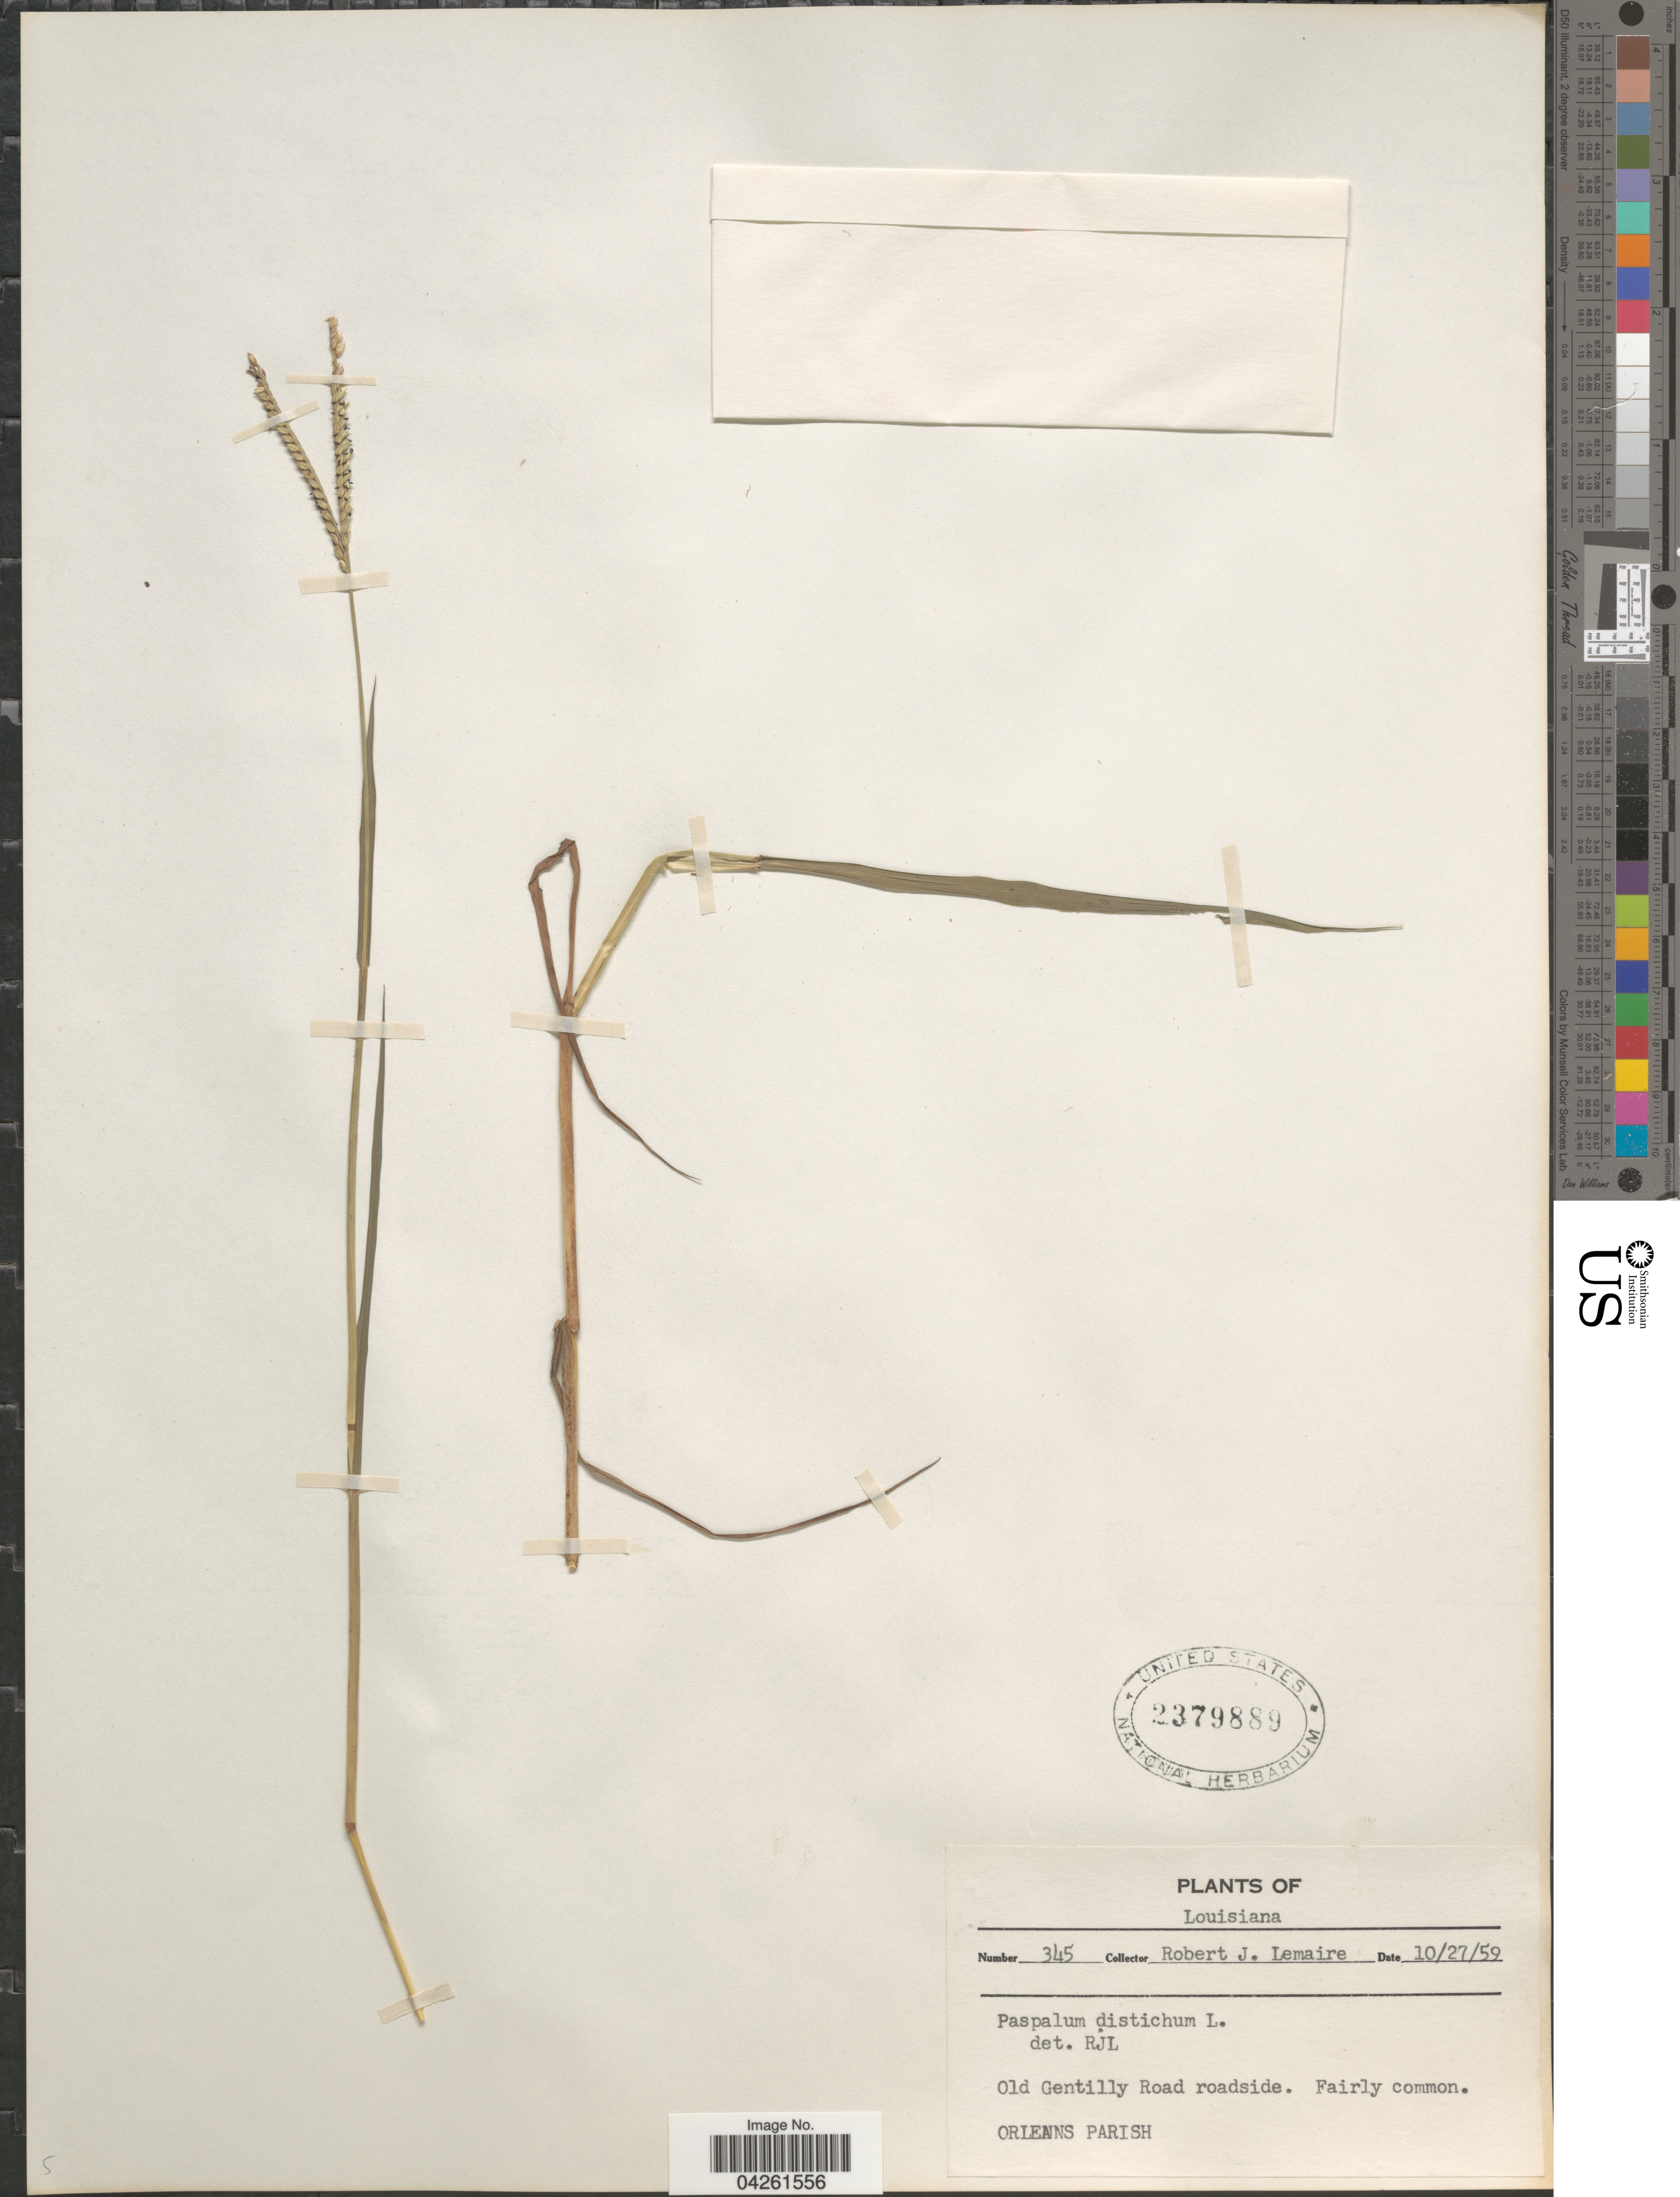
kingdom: Plantae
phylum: Tracheophyta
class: Liliopsida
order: Poales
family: Poaceae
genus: Paspalum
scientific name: Paspalum distichum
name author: L.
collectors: R. J. Lemaire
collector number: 345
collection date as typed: Transcribed d/m/y: 27/10/59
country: United States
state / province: Louisiana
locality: Old Gentilly Road roadside. Orleans Parish.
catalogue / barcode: US 2379889